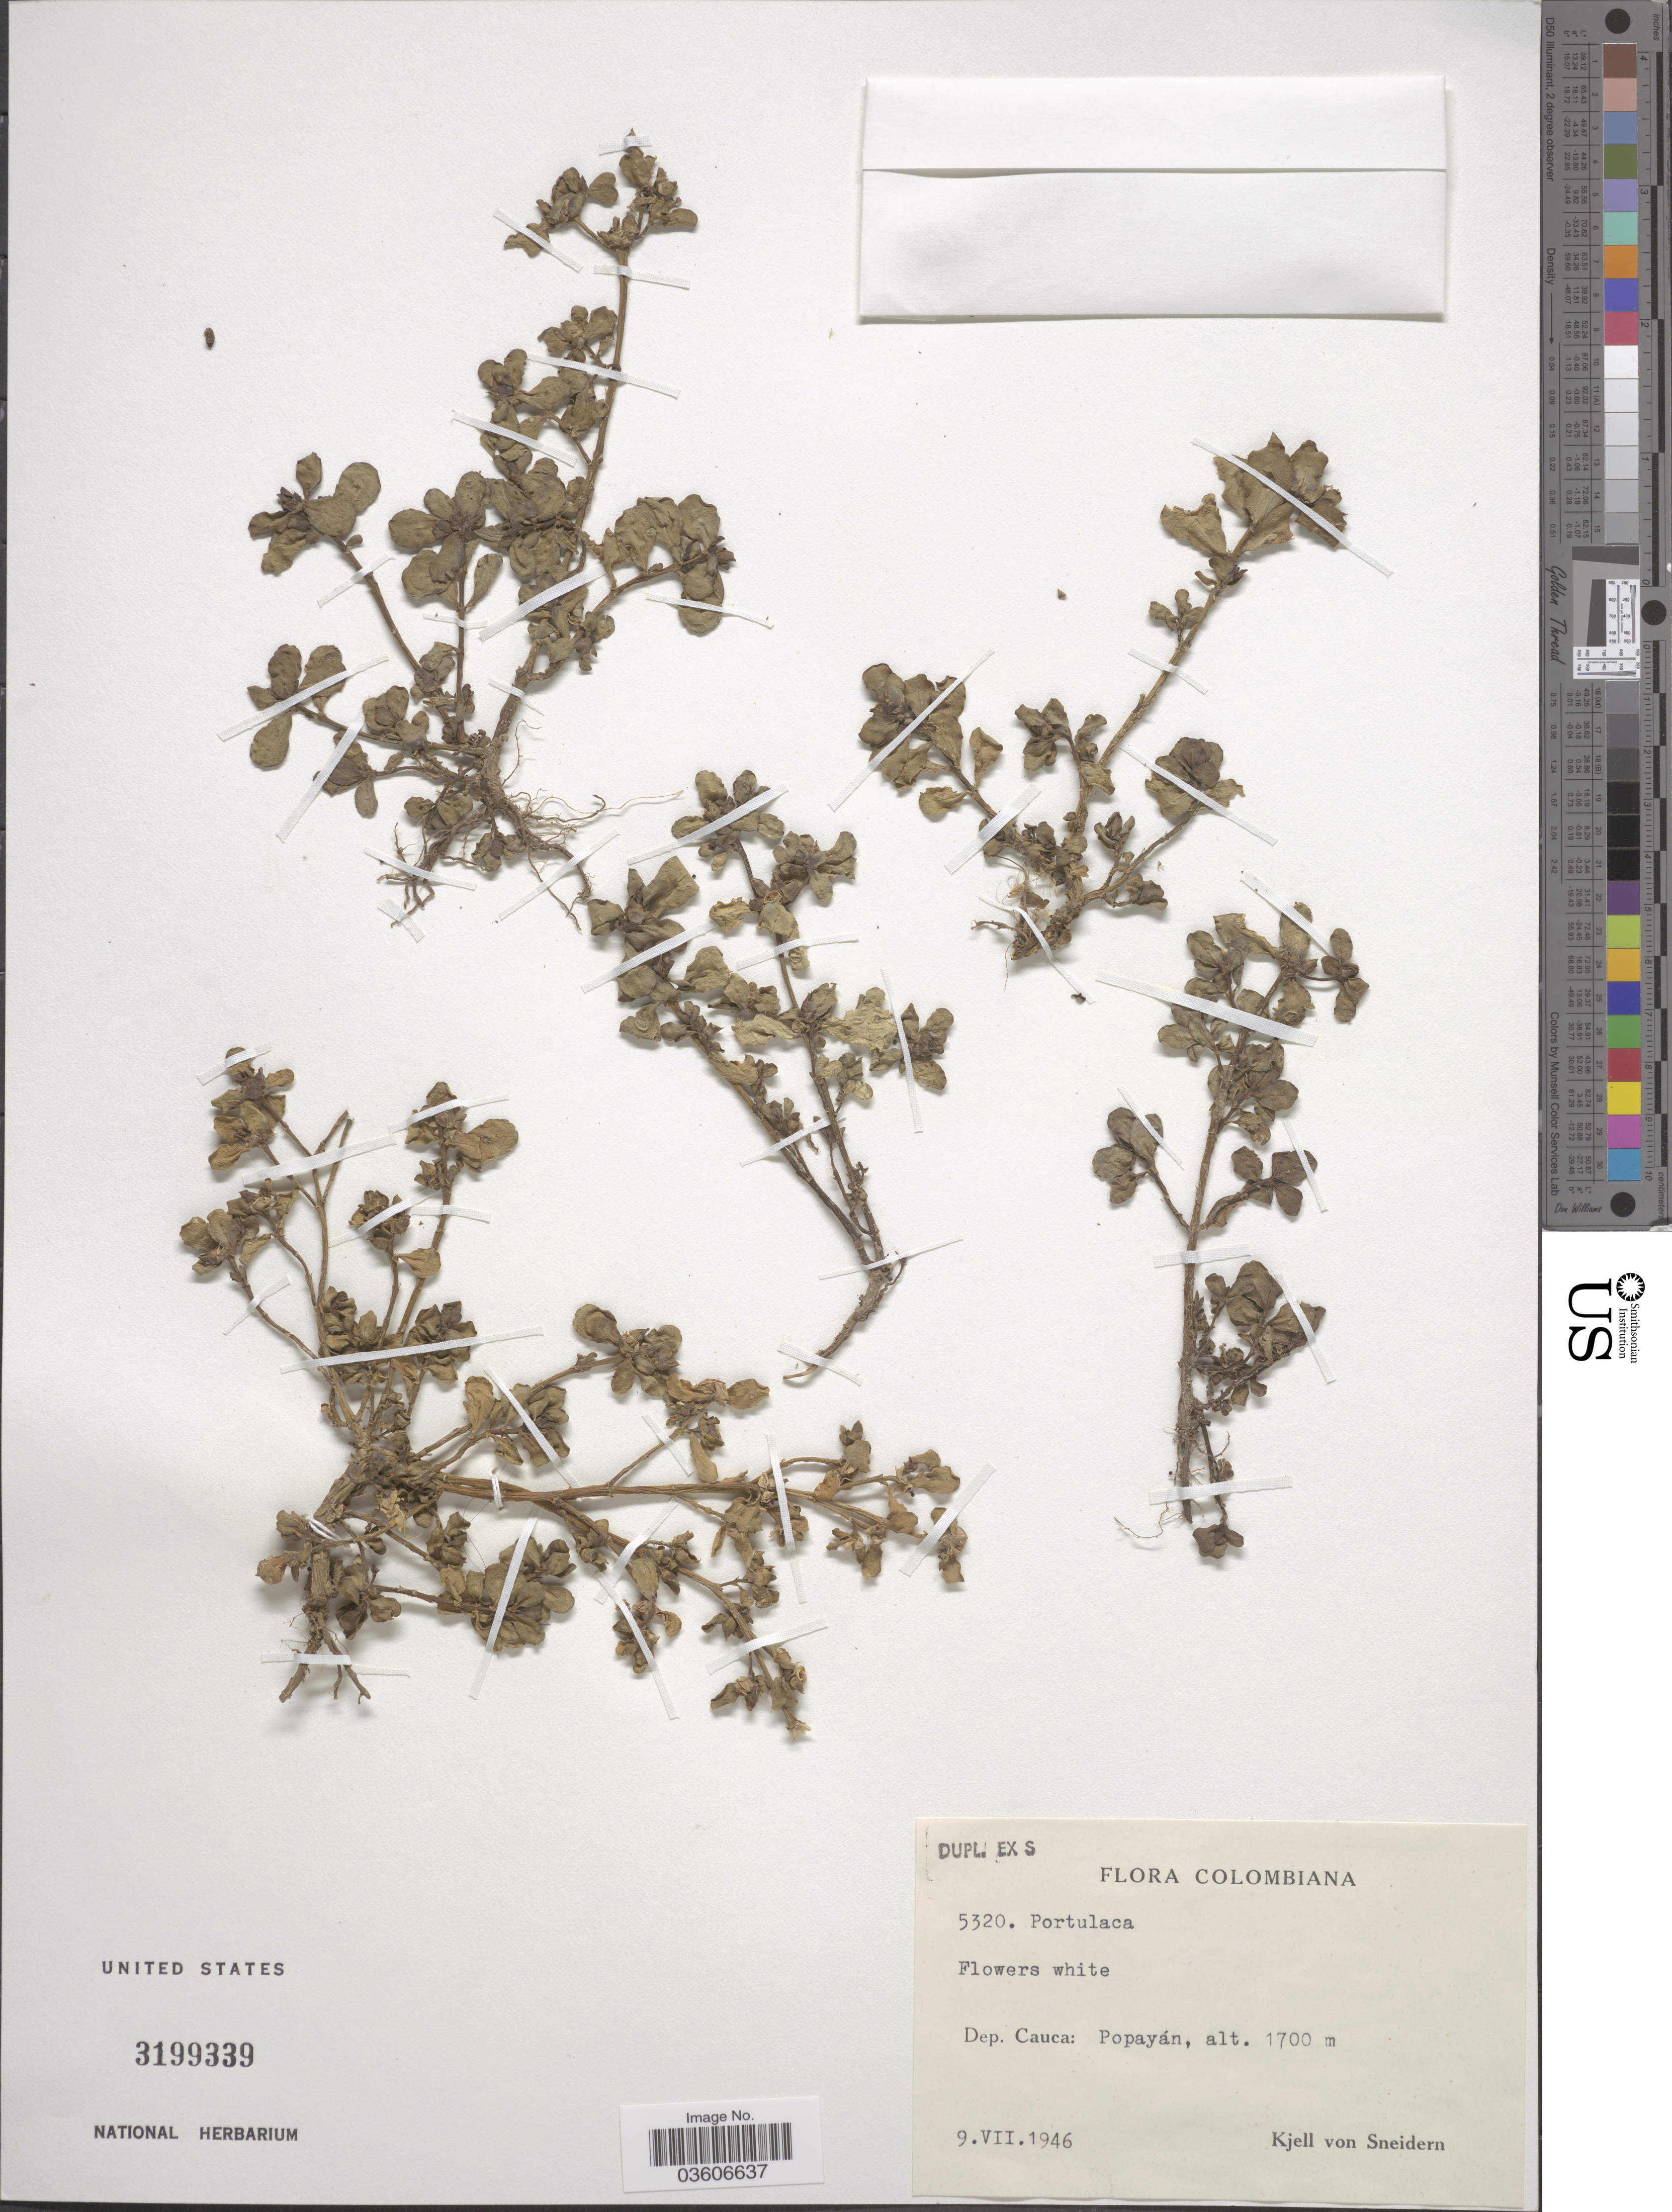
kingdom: Plantae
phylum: Tracheophyta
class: Magnoliopsida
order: Caryophyllales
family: Portulacaceae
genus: Portulaca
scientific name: Portulaca oleracea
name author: L.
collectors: K. von Sneidern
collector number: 5320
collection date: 1946-07-09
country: Colombia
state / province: Cauca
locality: Dep. Cauca: Popayán.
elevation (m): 1700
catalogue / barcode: US 3199339